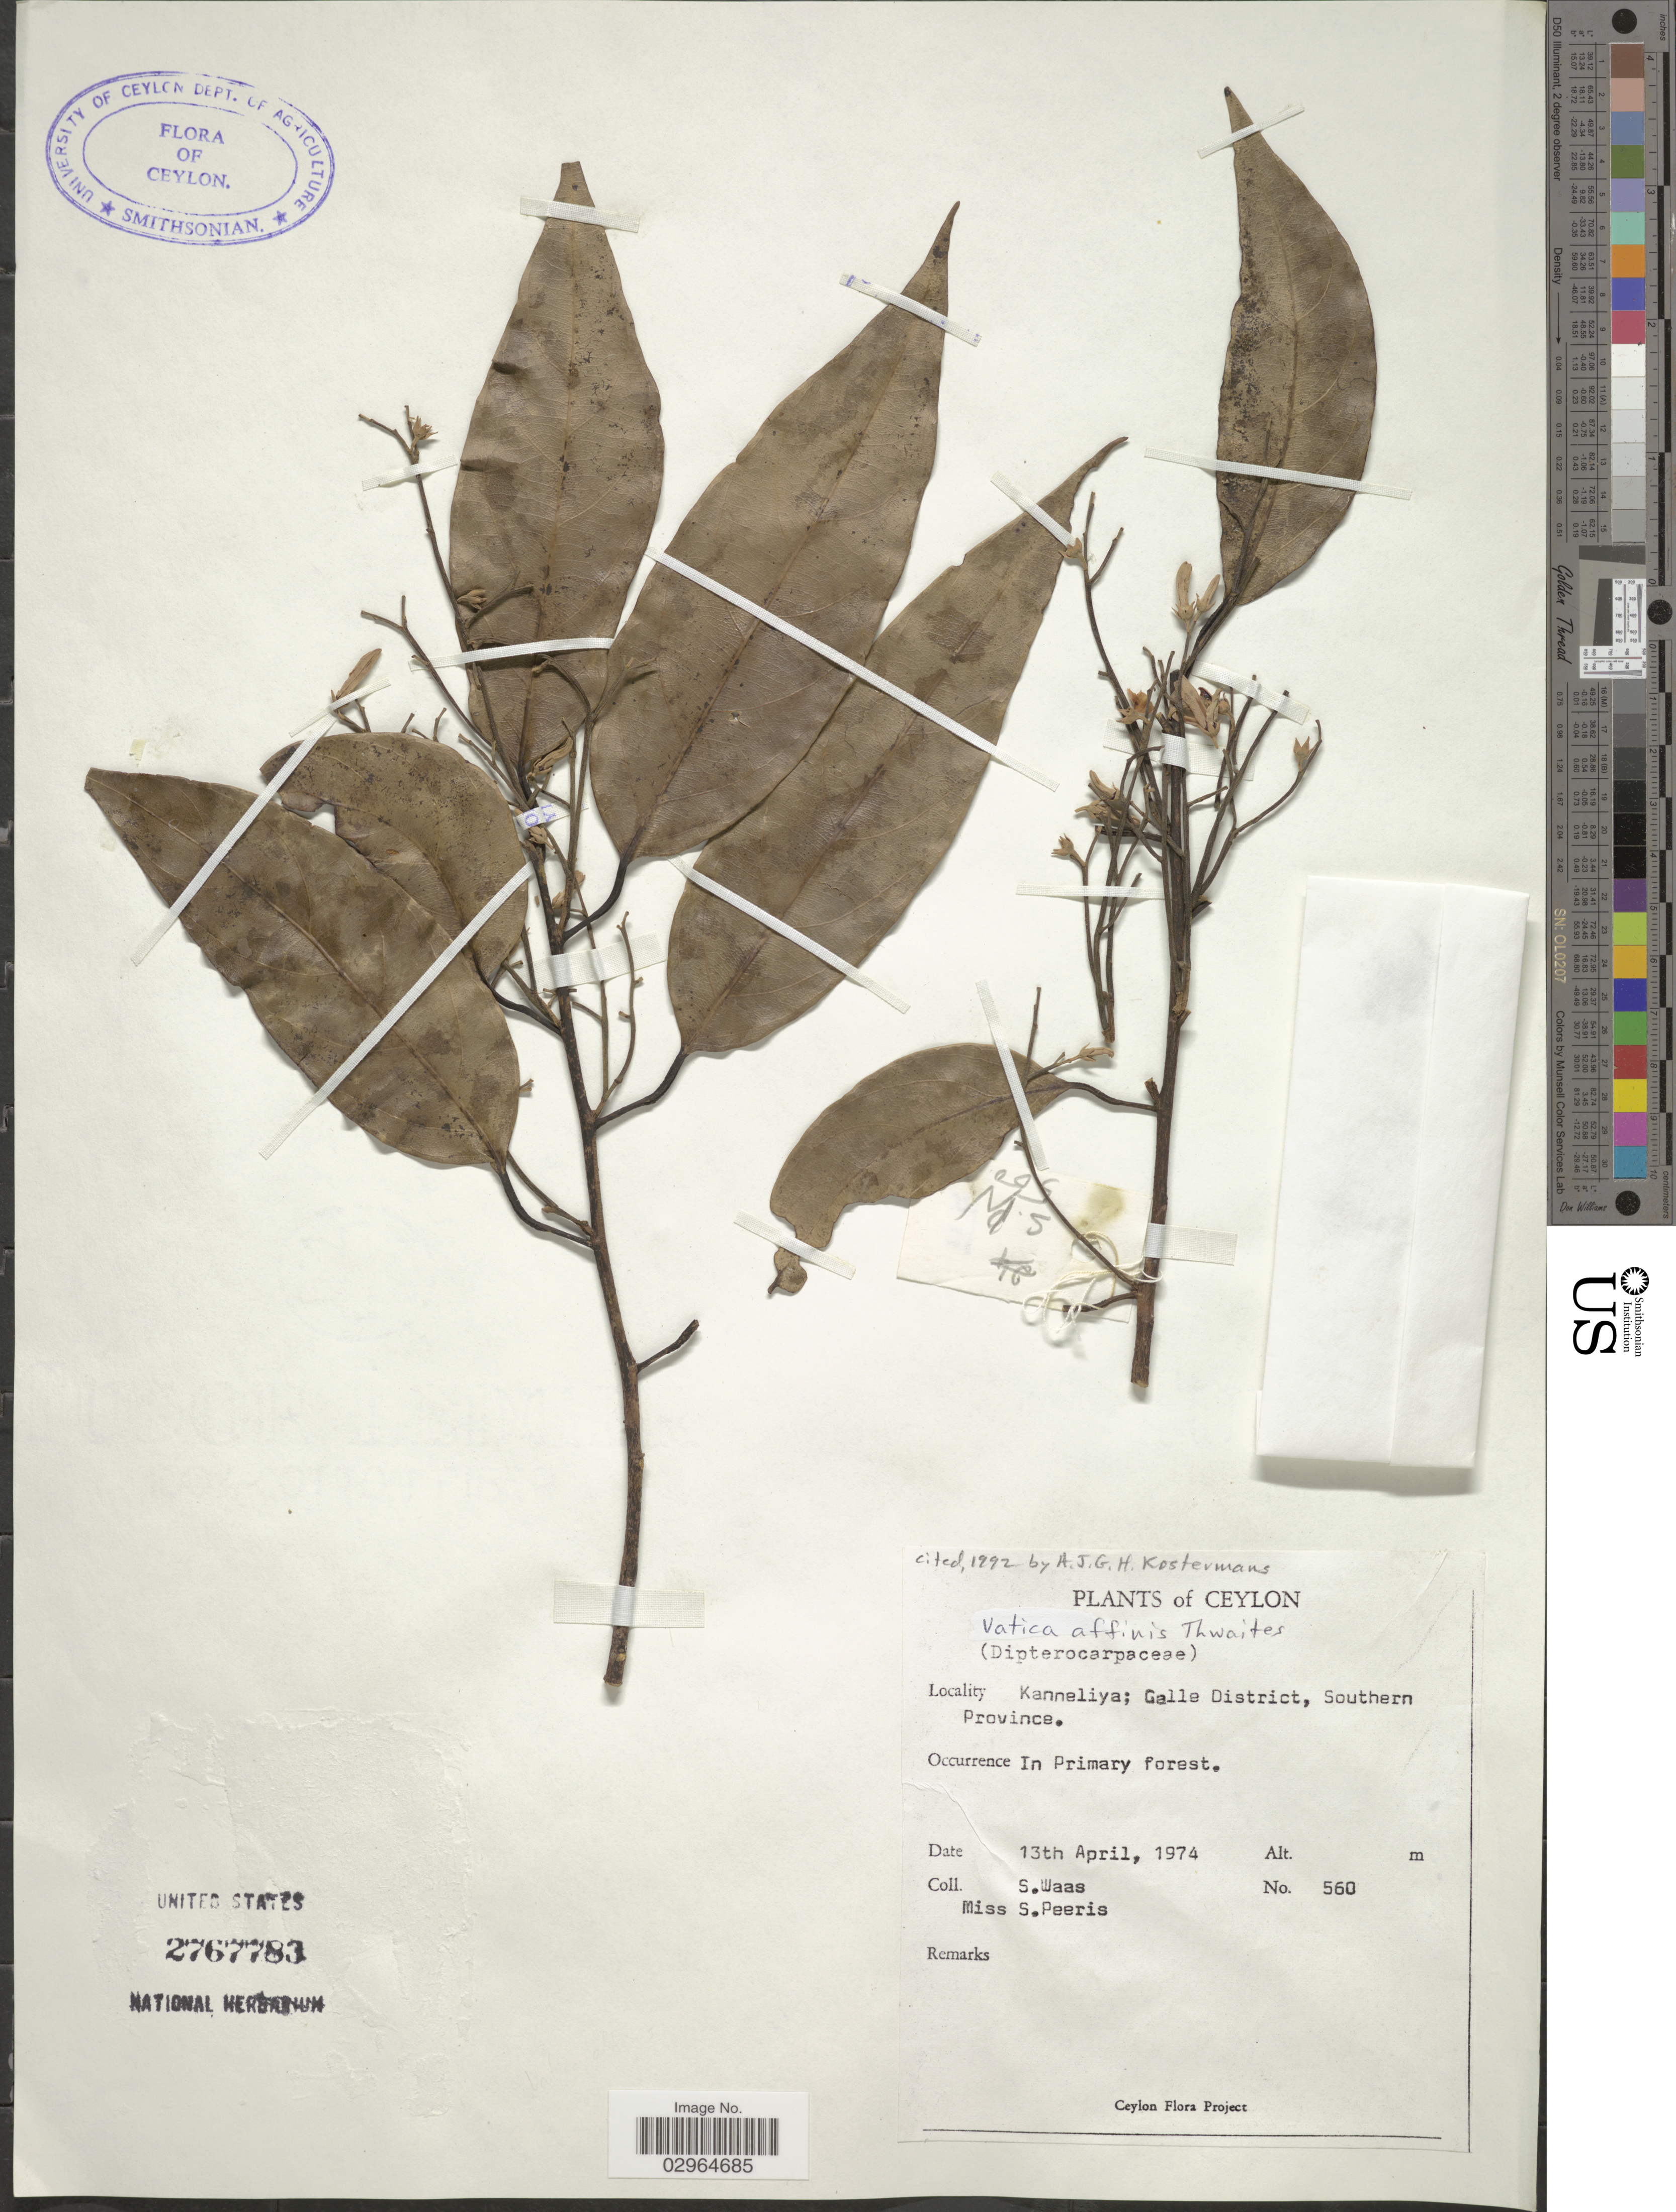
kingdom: Plantae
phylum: Tracheophyta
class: Magnoliopsida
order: Malvales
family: Dipterocarpaceae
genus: Vatica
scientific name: Vatica affinis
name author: Thwaites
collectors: S. Waas & S. Peeris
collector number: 560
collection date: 1974-04-13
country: Sri Lanka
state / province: Southern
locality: Ceylon. Kanneliya; Galle District.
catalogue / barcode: US 2767783